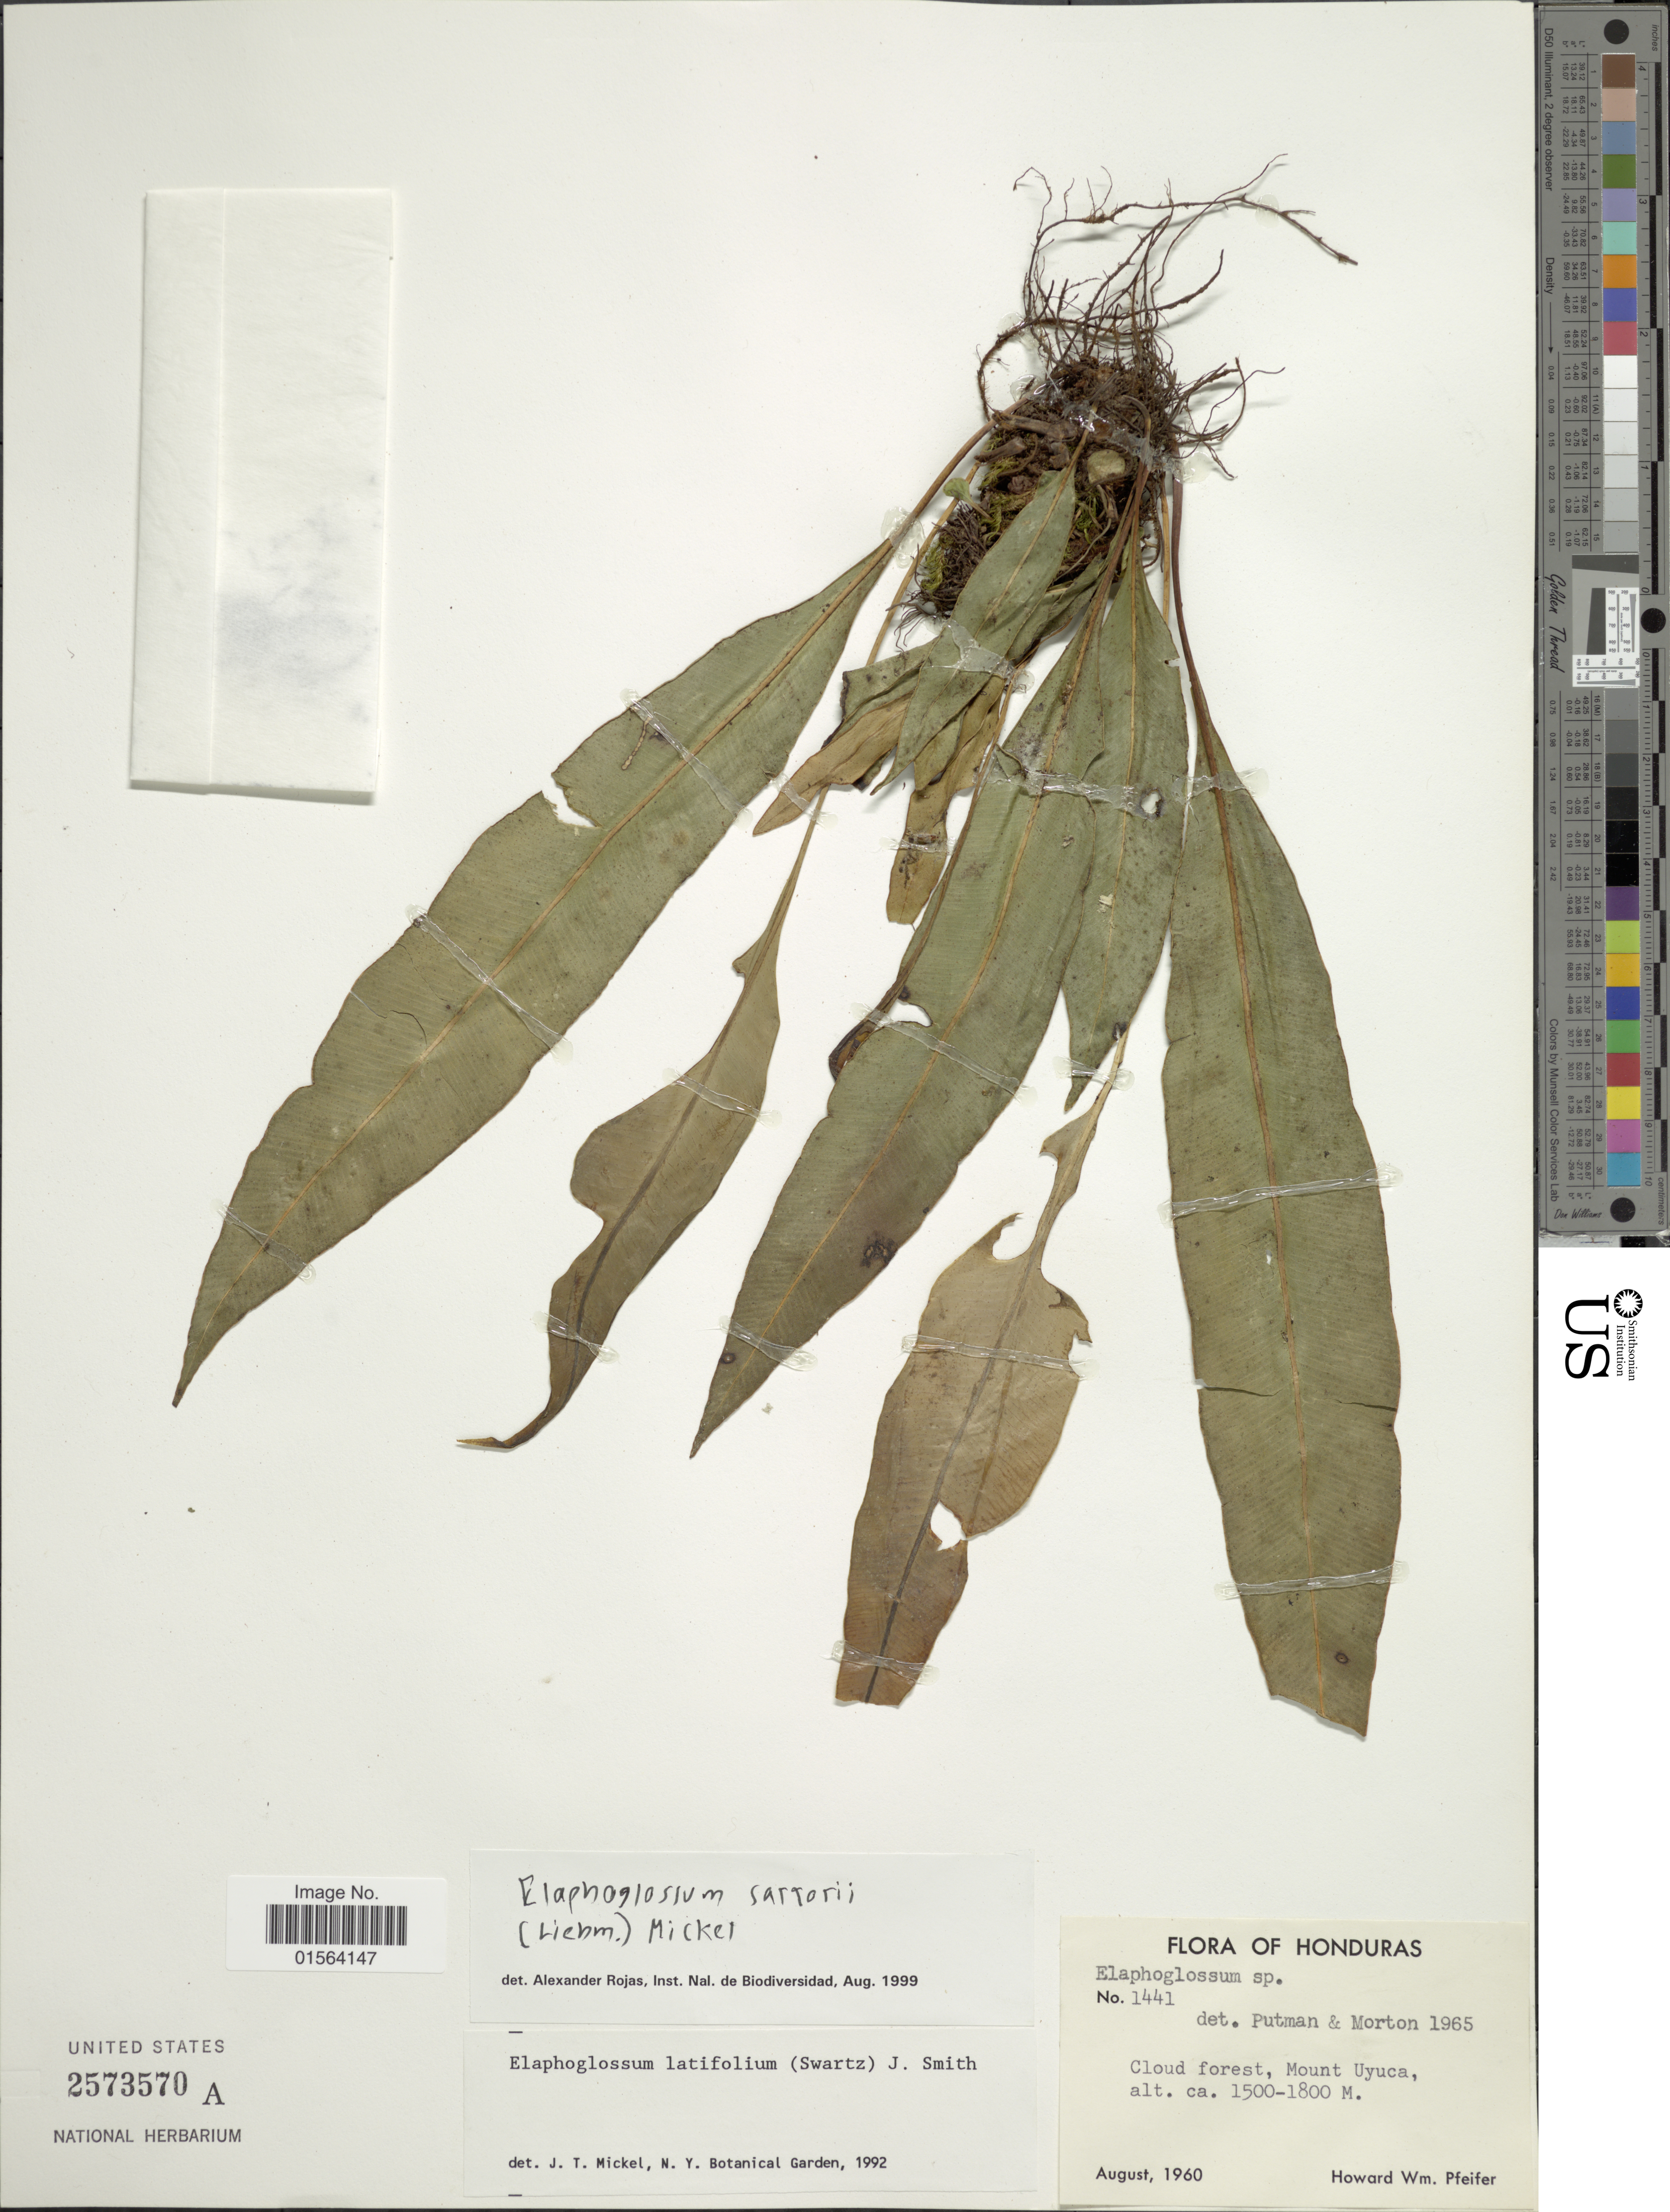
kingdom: Plantae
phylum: Tracheophyta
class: Polypodiopsida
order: Polypodiales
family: Dryopteridaceae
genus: Elaphoglossum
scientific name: Elaphoglossum latifolium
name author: (Sw.) J. Sm.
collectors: H. W. Pfeifer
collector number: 1441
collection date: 1960-08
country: Honduras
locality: Cloud forest, Mount Uyuca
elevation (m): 1500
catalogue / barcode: US 2573570A